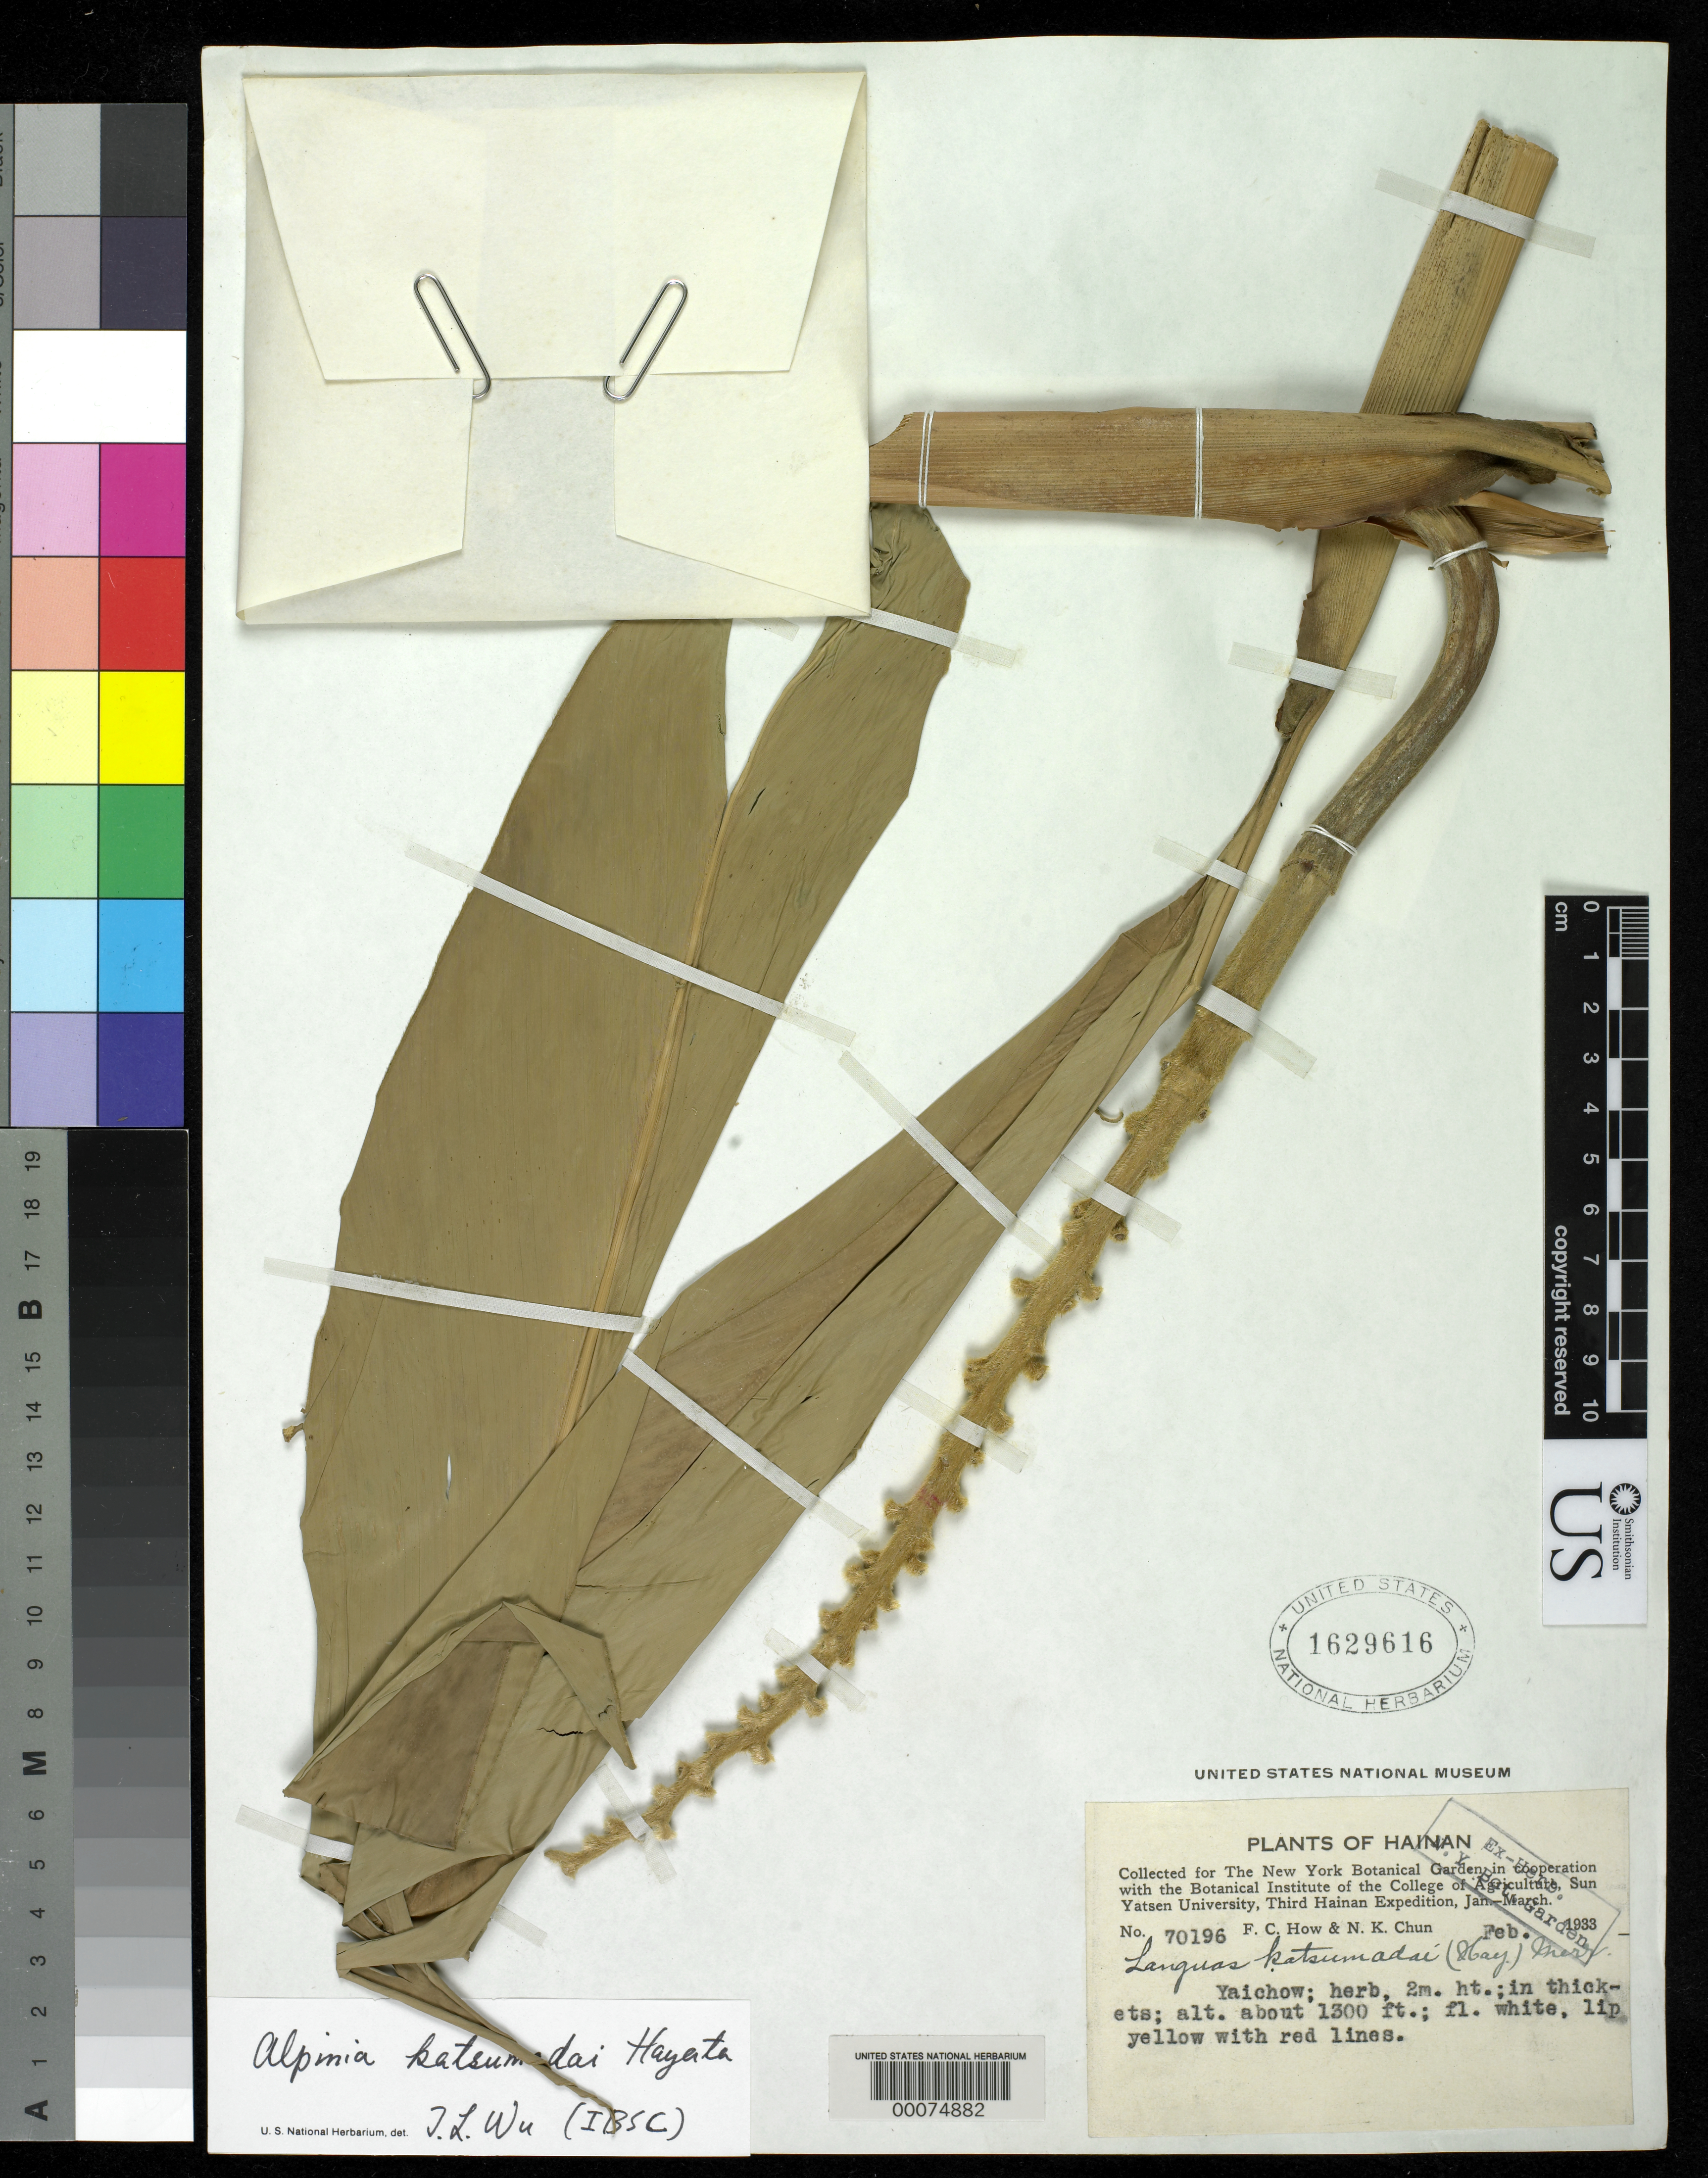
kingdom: Plantae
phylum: Tracheophyta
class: Liliopsida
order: Zingiberales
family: Zingiberaceae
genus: Alpinia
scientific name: Alpinia katsumadai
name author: Hayata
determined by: Wu, Te-Ling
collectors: F. How & N. K. Chun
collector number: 70196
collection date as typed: Feb 1933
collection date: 1933-02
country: China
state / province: Hainan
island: Hainan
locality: Hainan, yaichow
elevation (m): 396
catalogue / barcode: US 1629616